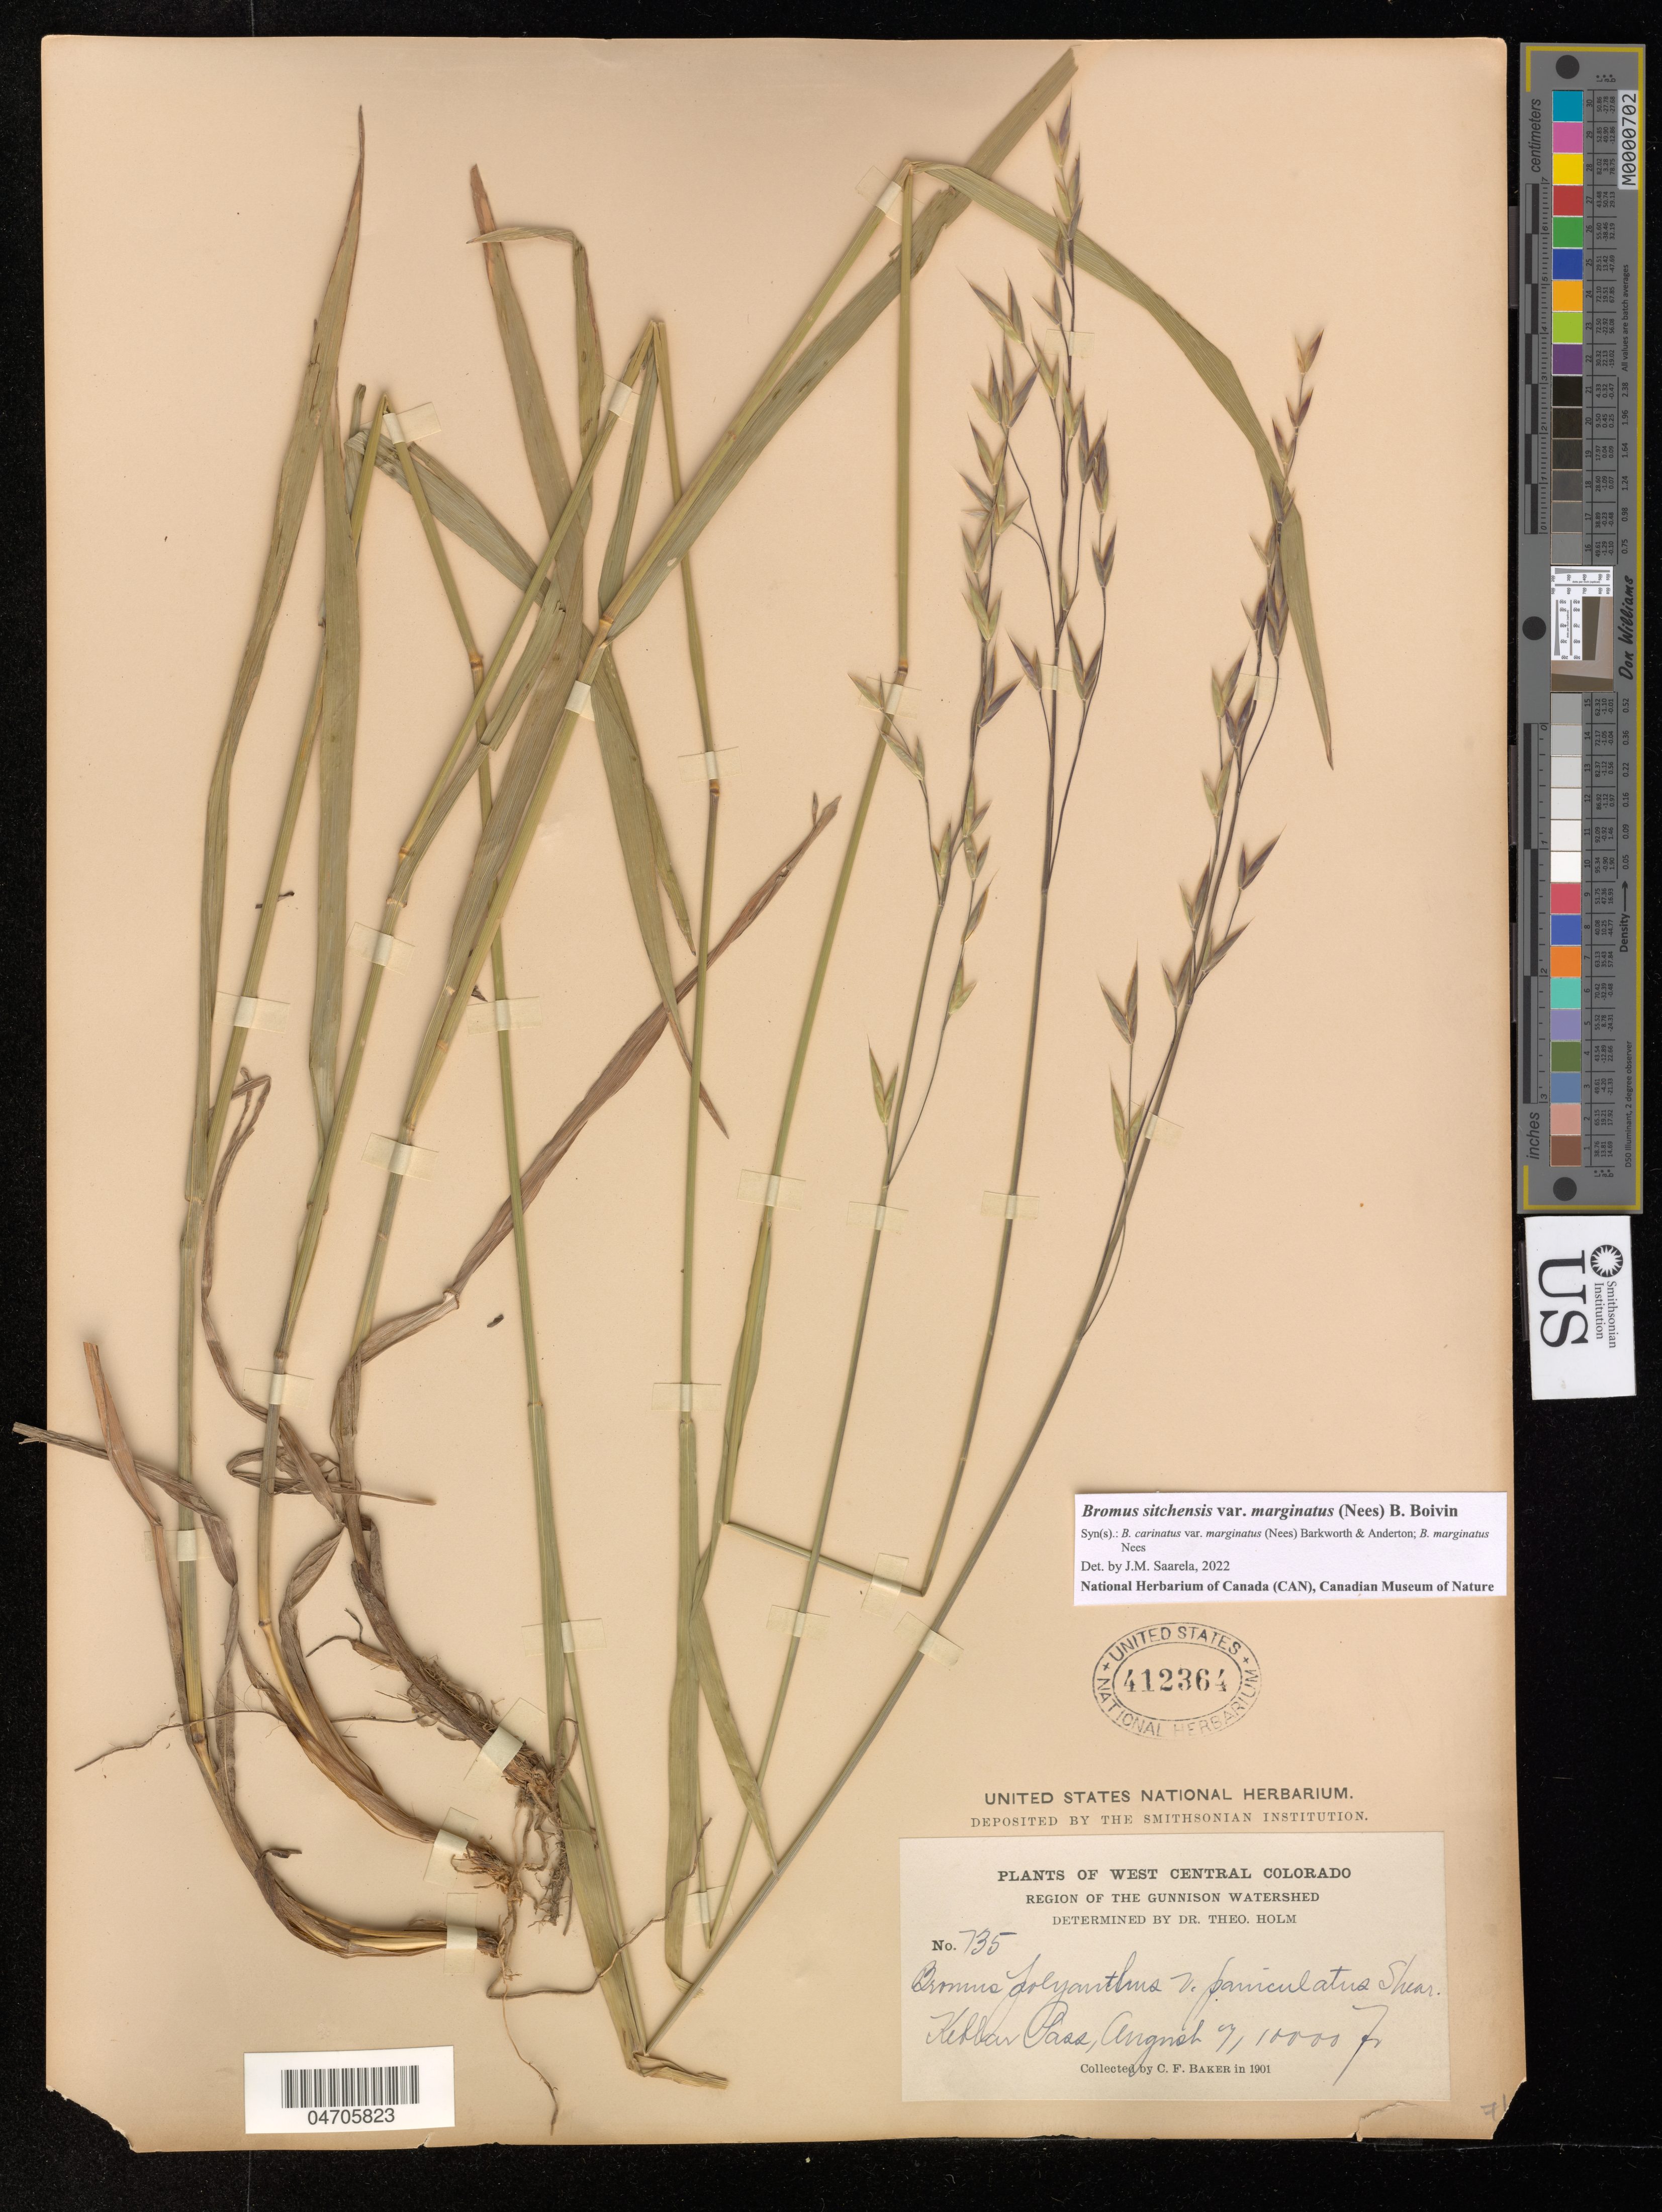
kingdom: Plantae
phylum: Tracheophyta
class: Liliopsida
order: Poales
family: Poaceae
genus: Bromus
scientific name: Bromus sitchensis var. polyanthus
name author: (Scribn. ex Shear) R.E. Brainerd & Otting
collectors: C. F. Baker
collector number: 735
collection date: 1901-08-07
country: United States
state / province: Colorado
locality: West Central Colorado. Region of the Gunnison Watershed. Kebbar Pass.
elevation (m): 3048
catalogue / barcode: US 412364